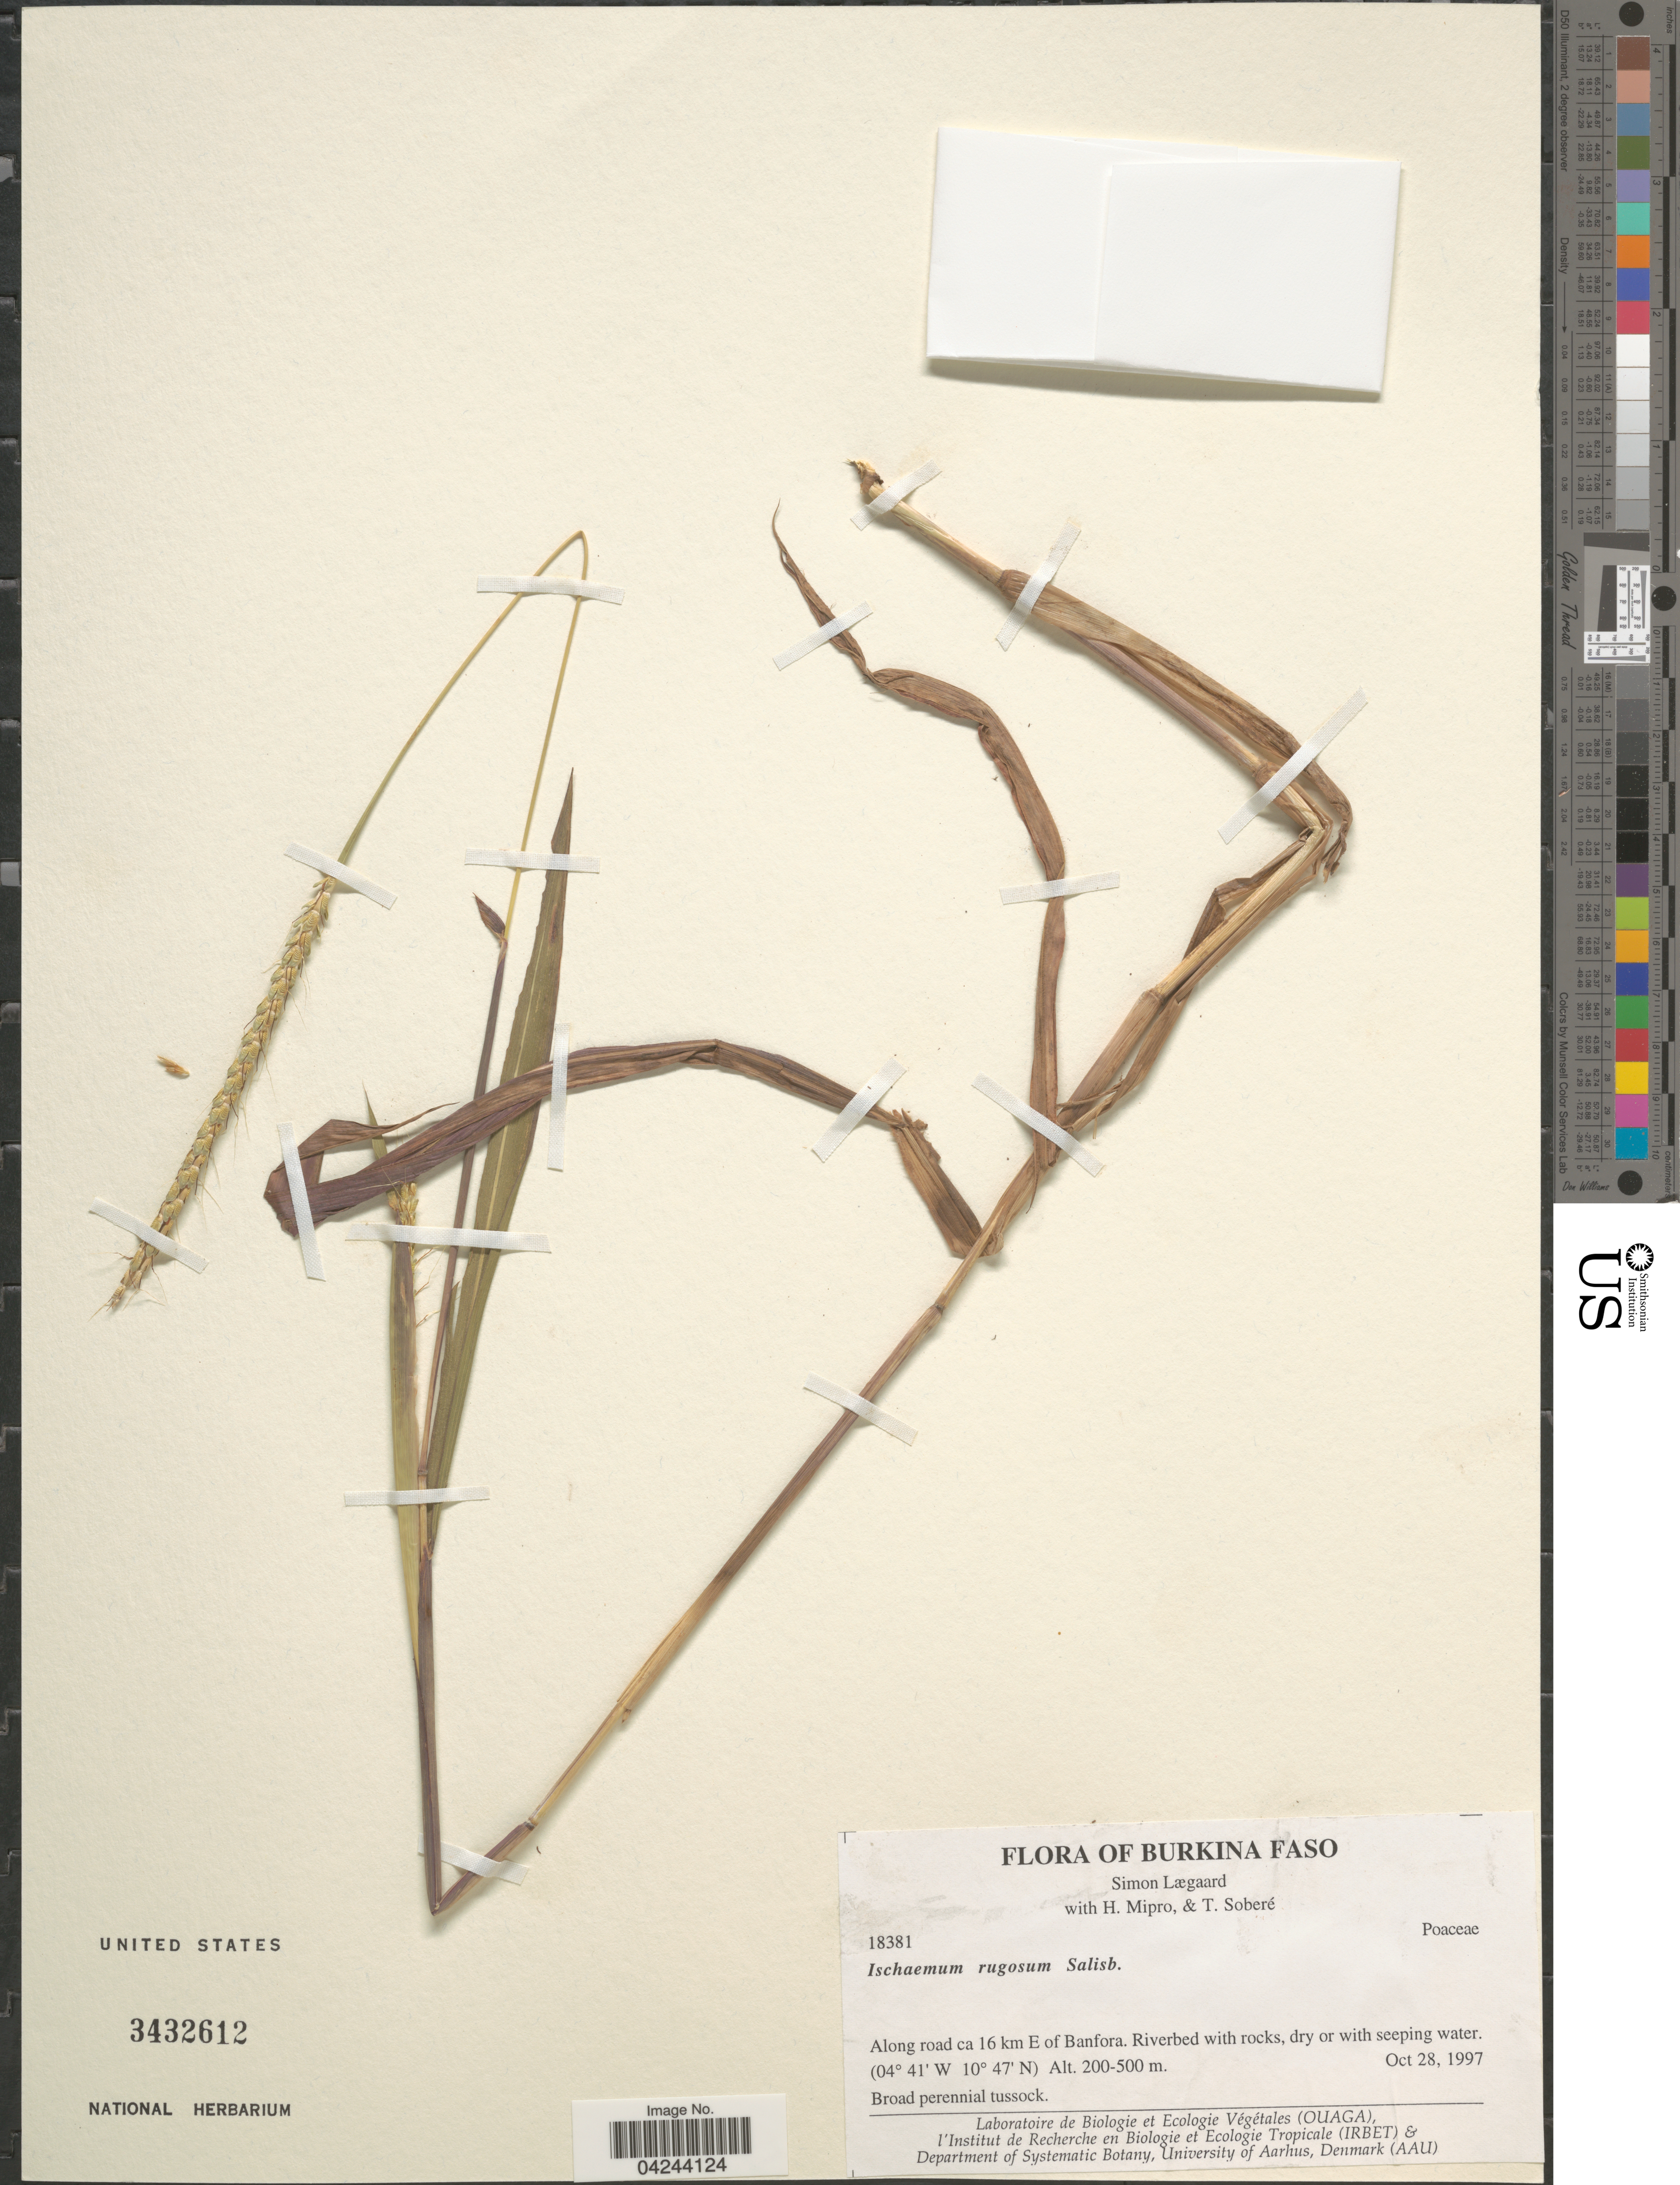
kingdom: Plantae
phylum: Tracheophyta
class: Liliopsida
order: Poales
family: Poaceae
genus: Ischaemum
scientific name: Ischaemum rugosum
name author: Salisb.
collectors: S. Lægaard, H. Mipro & T. Sobere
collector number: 18381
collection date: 1997-10-28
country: Burkina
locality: Burkina Faso. Along road ca 16 km E of Banfora.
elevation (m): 200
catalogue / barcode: US 3432612